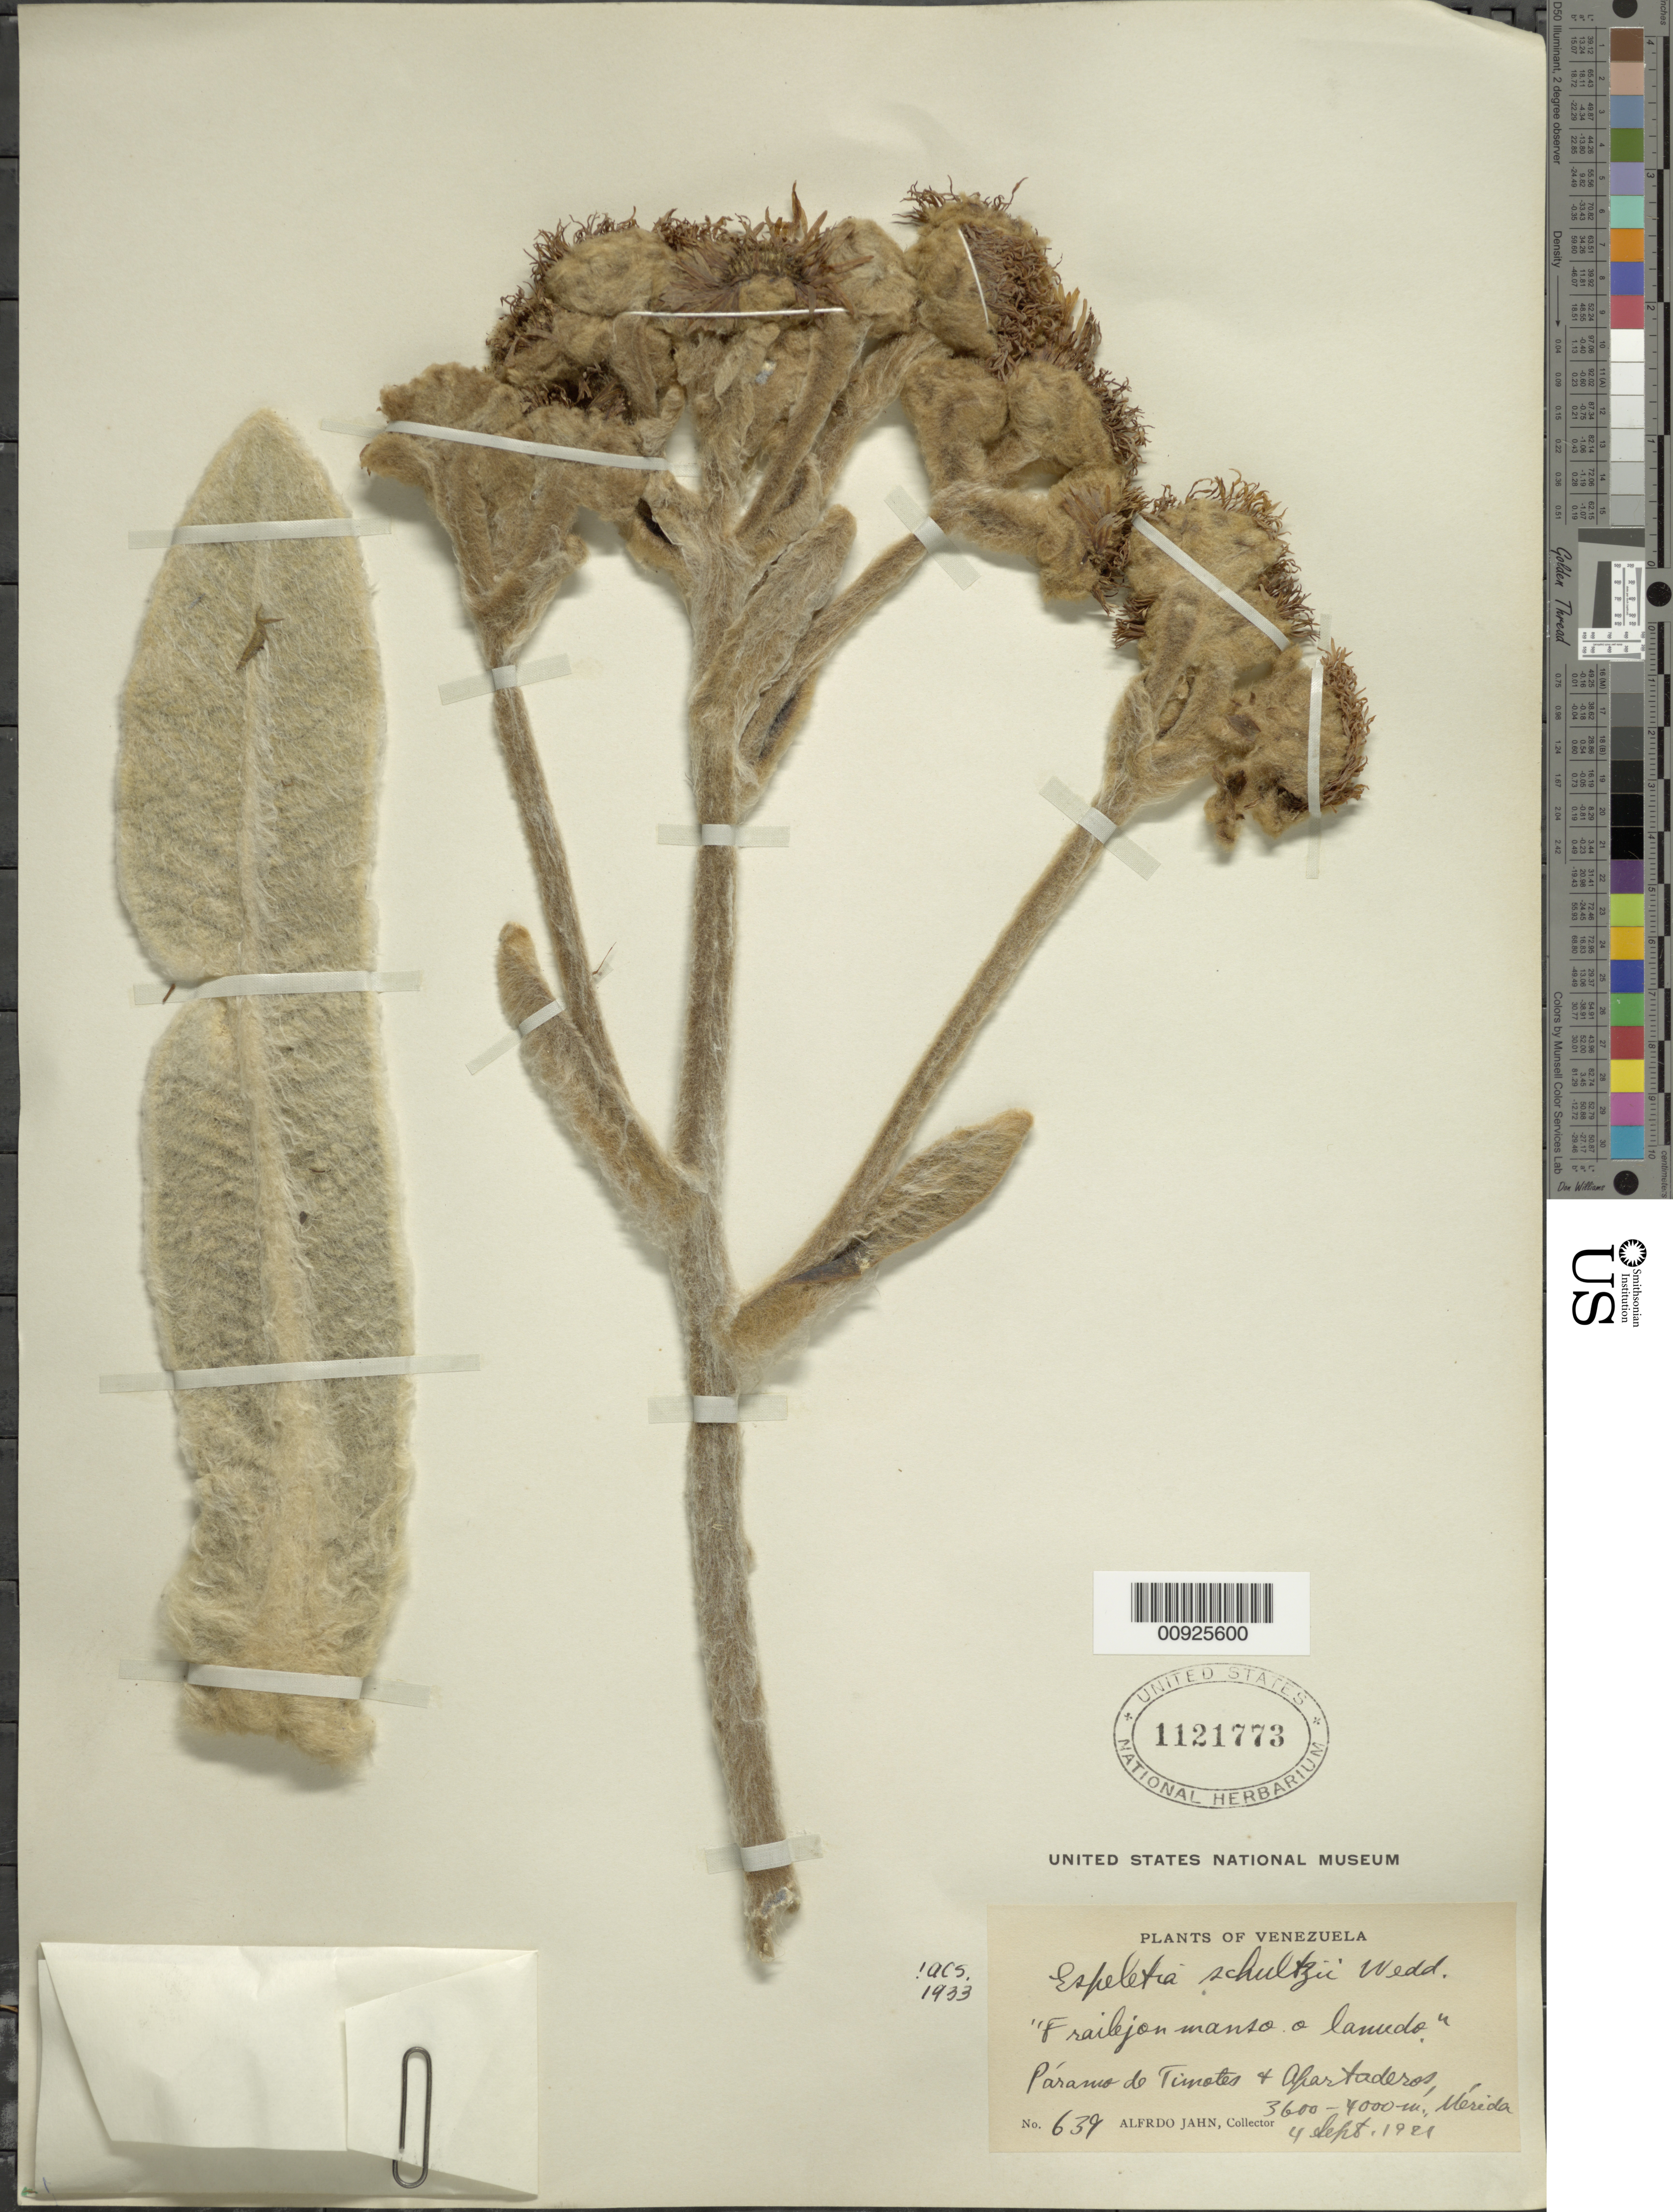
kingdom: Plantae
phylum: Tracheophyta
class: Magnoliopsida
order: Asterales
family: Asteraceae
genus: Espeletia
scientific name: Espeletia schultzii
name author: Wedd.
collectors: A. Jahn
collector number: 639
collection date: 1921-09-04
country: Venezuela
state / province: Mérida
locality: Páramo de Timotes. Páramo de Timotes + Apartaderos.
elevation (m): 3600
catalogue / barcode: US 1121773